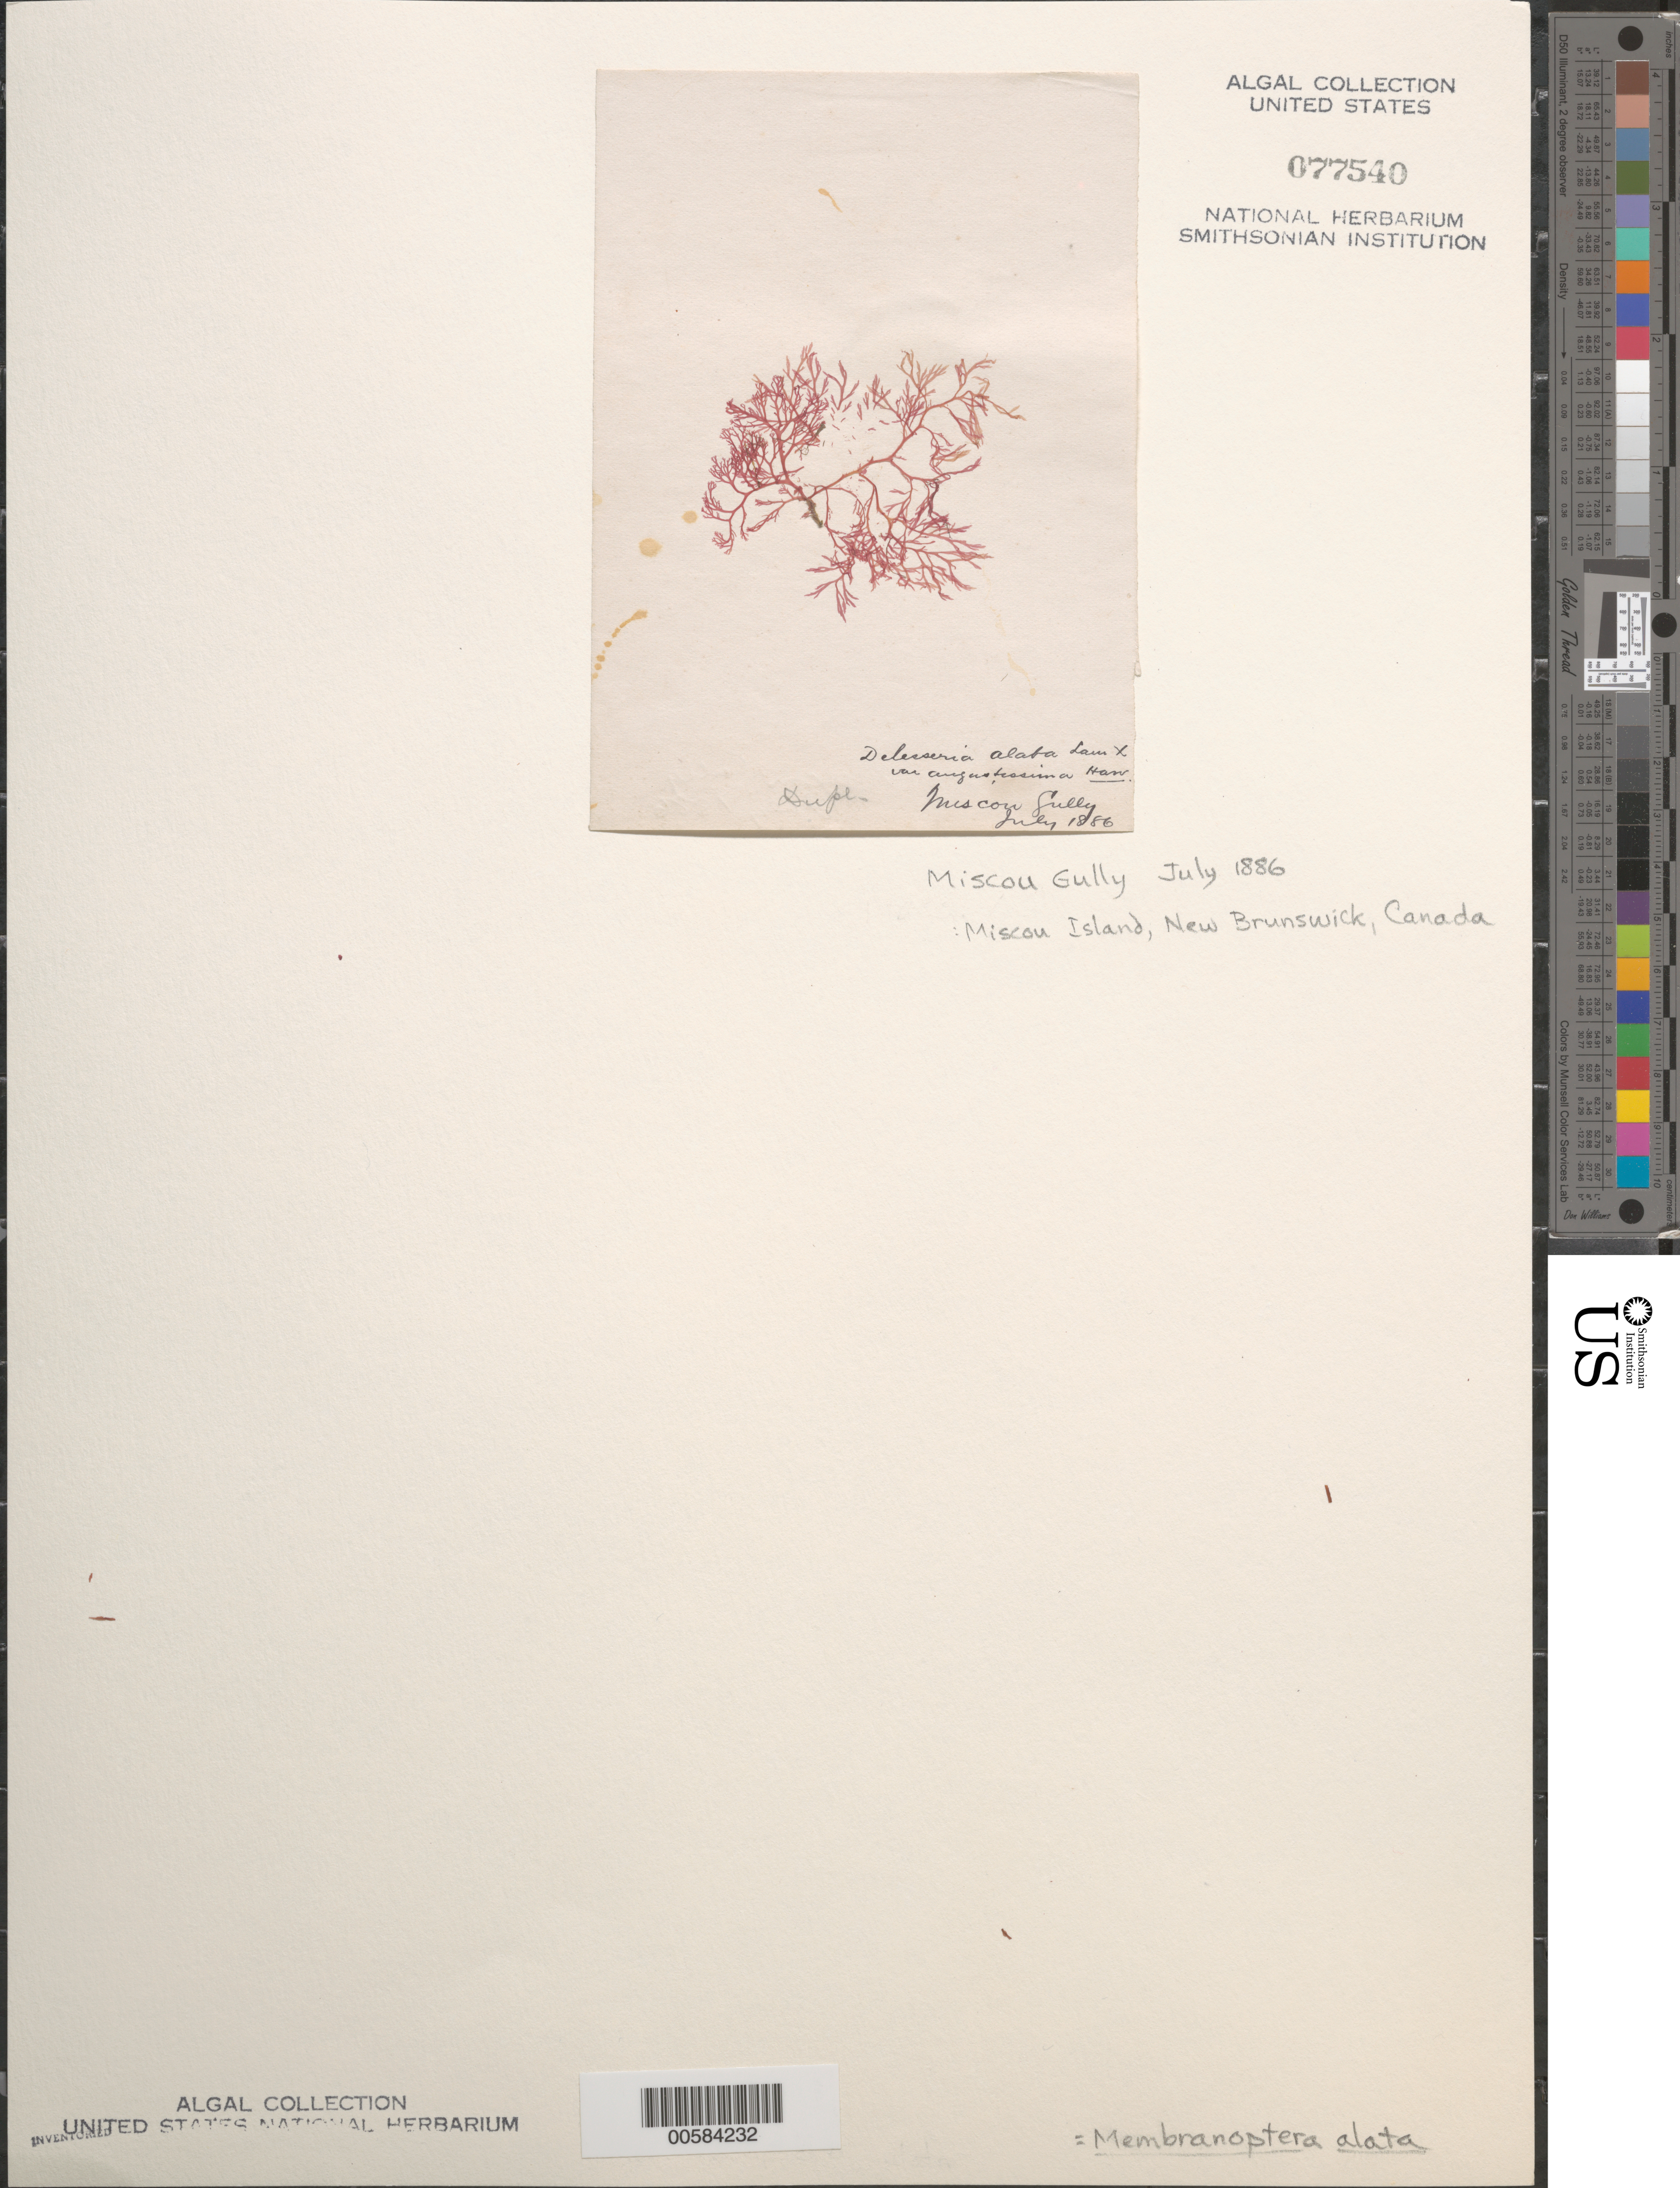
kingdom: Plantae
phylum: Rhodophyta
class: Florideophyceae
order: Ceramiales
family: Delesseriaceae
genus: Membranoptera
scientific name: Membranoptera alata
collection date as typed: Jul 1886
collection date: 1886-07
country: Canada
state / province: New Brunswick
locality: Miscou island (miscou gully)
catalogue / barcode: US 77540